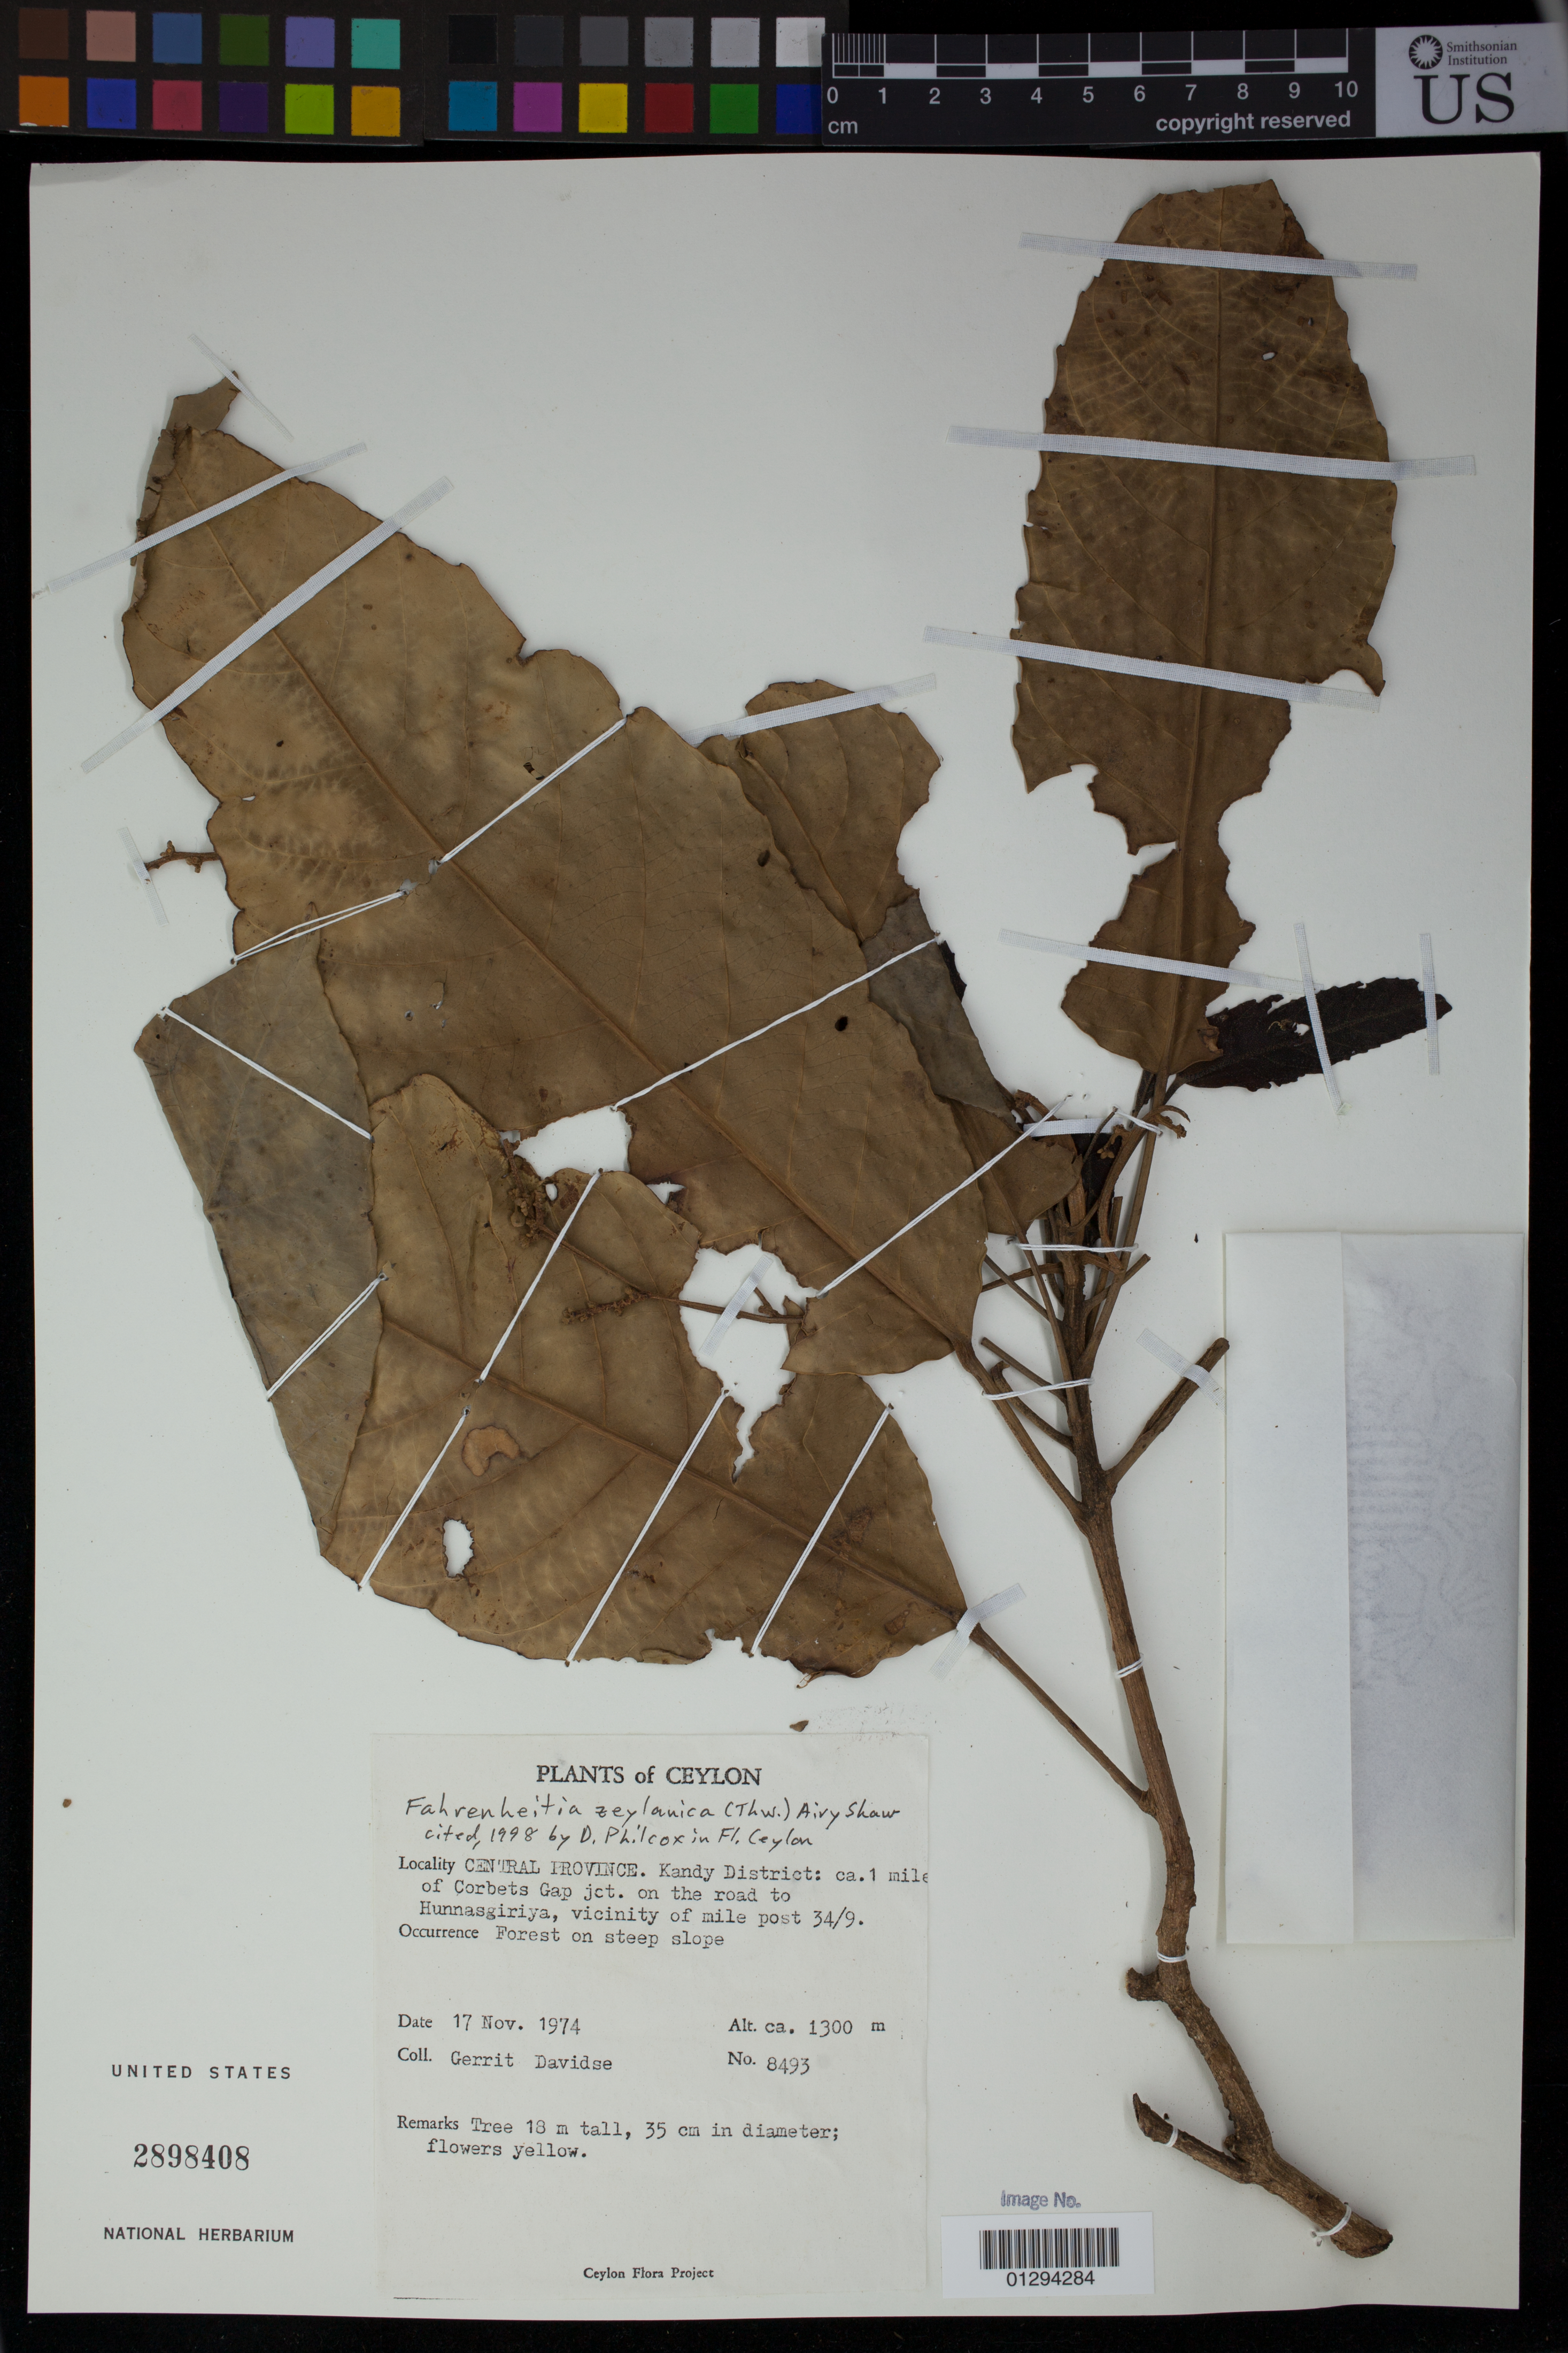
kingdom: Plantae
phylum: Tracheophyta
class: Magnoliopsida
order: Malpighiales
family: Euphorbiaceae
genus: Fahrenheitia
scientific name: Fahrenheitia zeylanica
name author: (Thwaites) Airy Shaw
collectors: G. Davidse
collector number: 8493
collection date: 1974-11-17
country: Sri Lanka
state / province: Central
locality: Kandy District: ca. 1 mile of Corbets Gap jct. on the road to Hunnasgiriya, vicinity of mile post 34/9.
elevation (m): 1300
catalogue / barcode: US 2898408